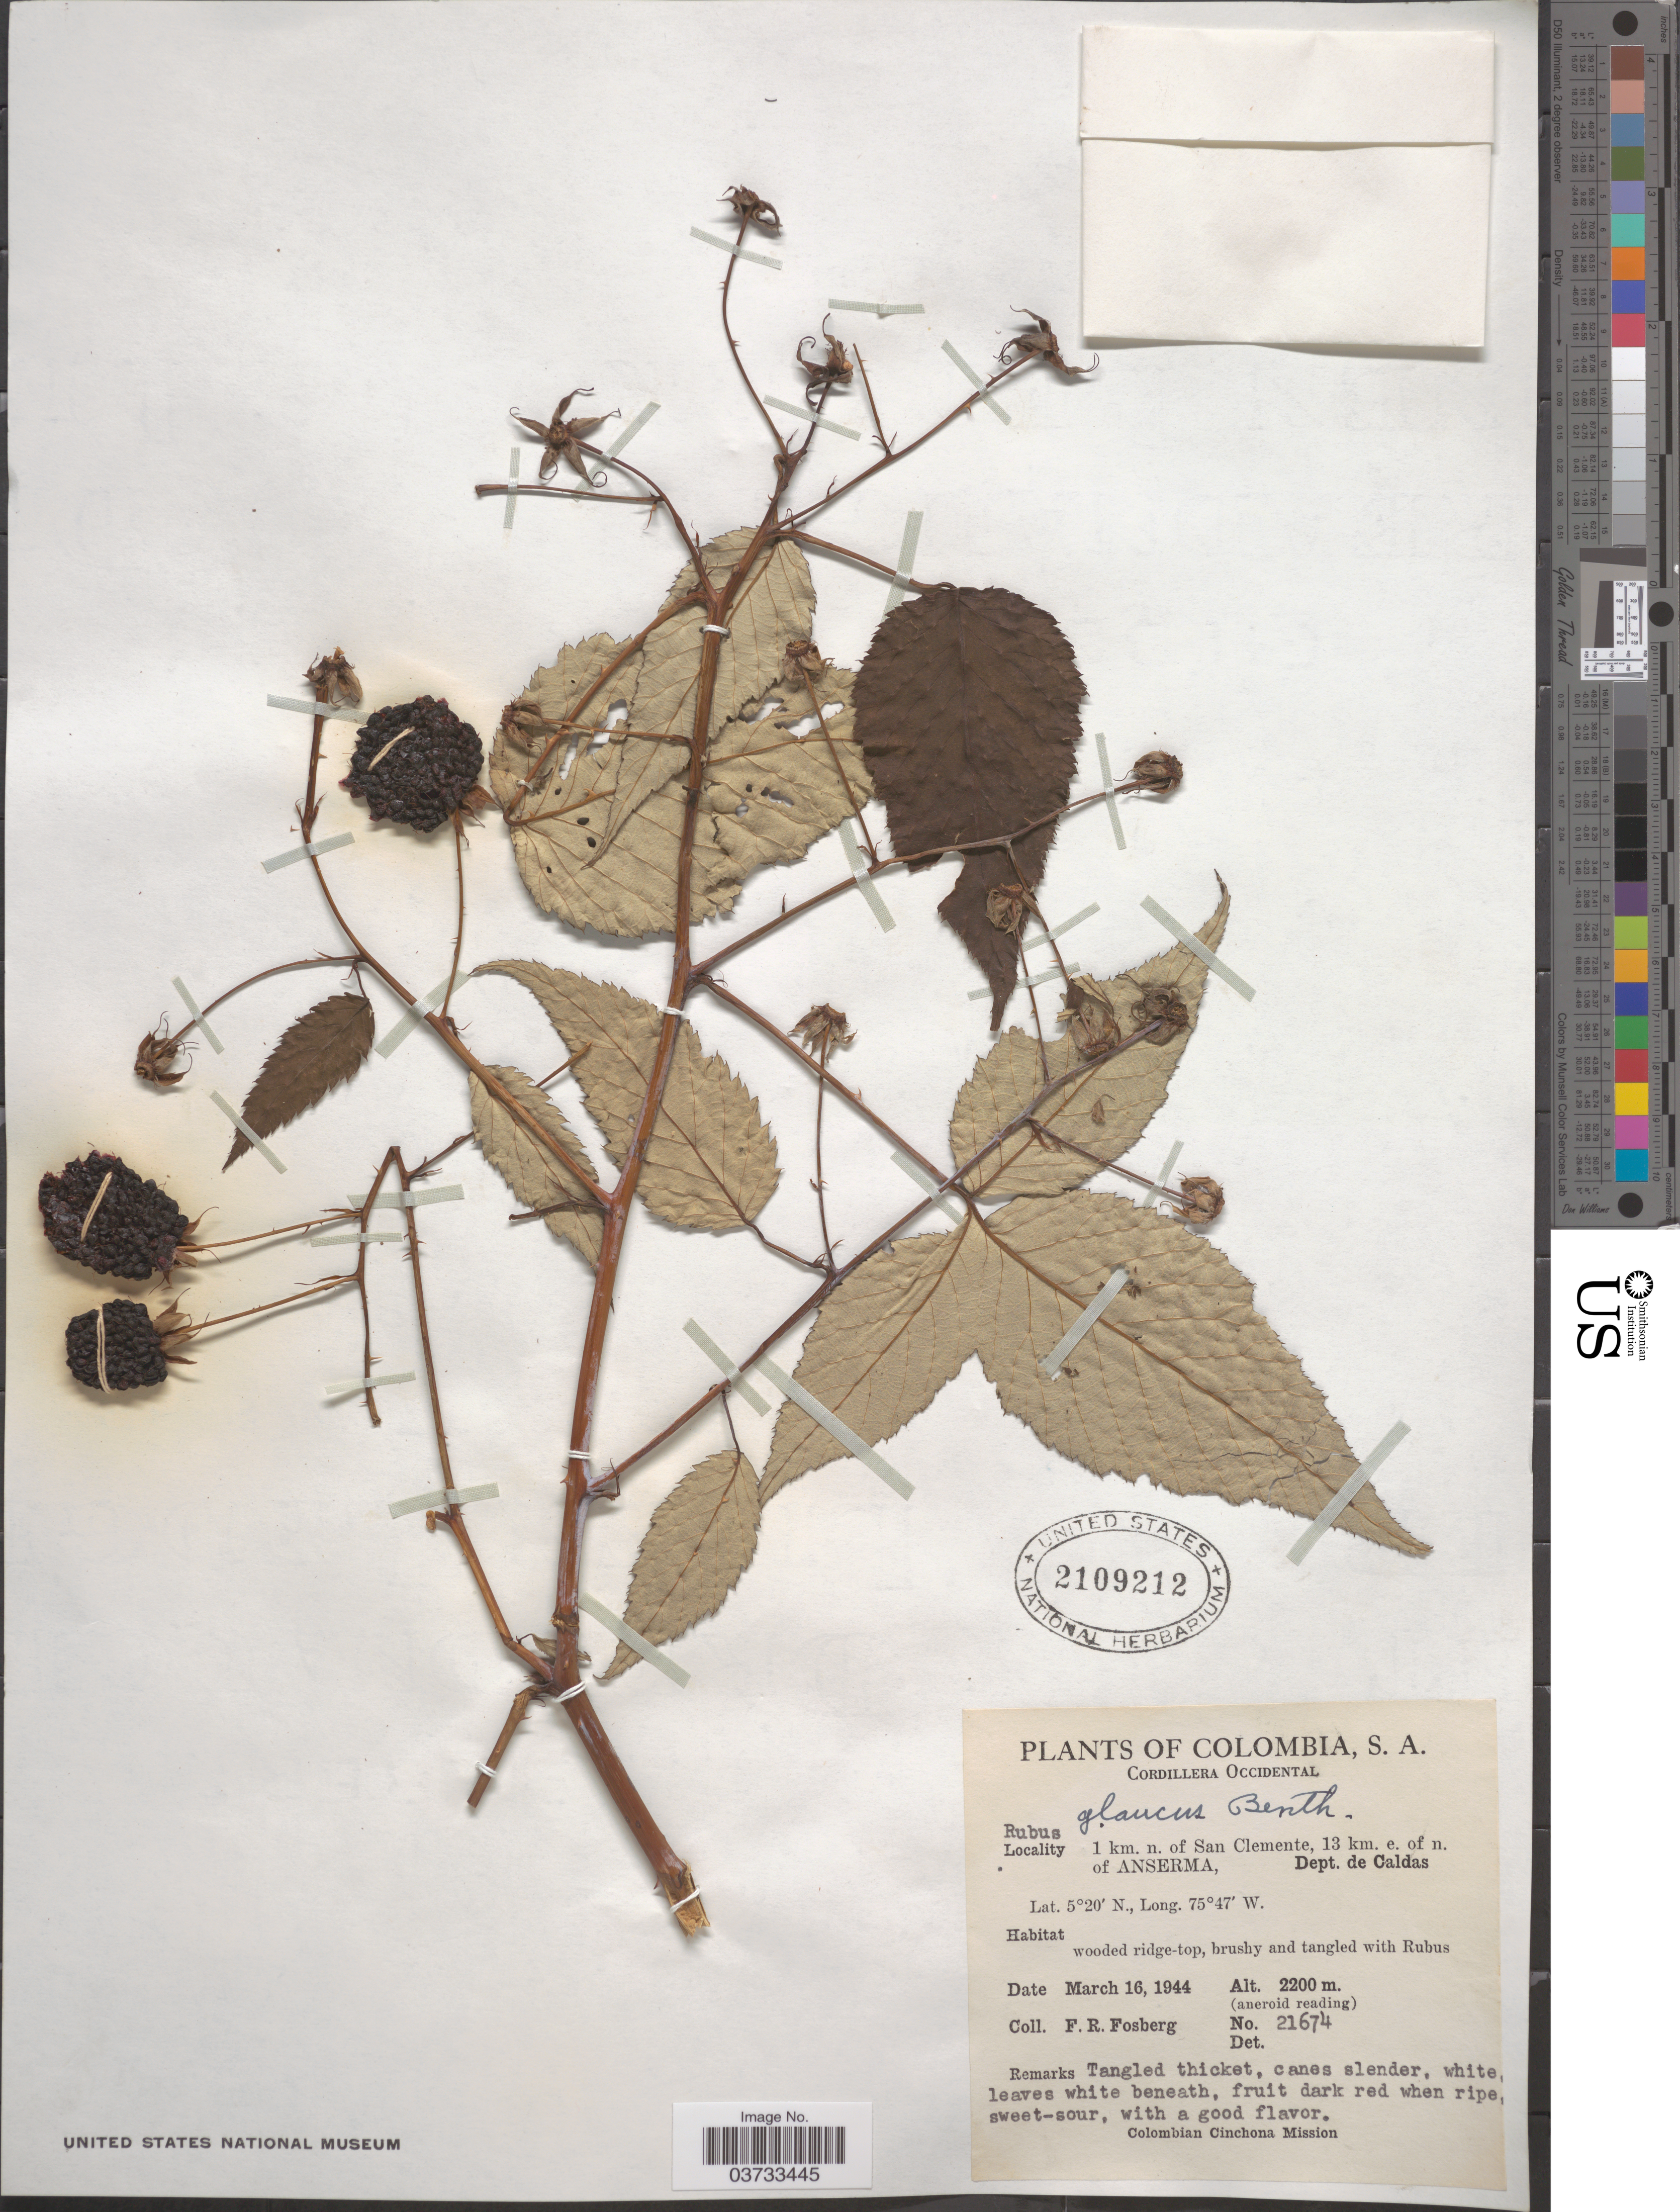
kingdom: Plantae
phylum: Tracheophyta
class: Magnoliopsida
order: Rosales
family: Rosaceae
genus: Rubus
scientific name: Rubus glaucus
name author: Benth.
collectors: F. R. Fosberg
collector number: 21674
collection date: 1944-03-16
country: Colombia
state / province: Caldas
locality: Cordillera Occidental. 1 km. n. of San Clemente, 13 km. e. of n. of Anserma, Dept. de Caldas.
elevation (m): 2200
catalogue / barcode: US 2109212